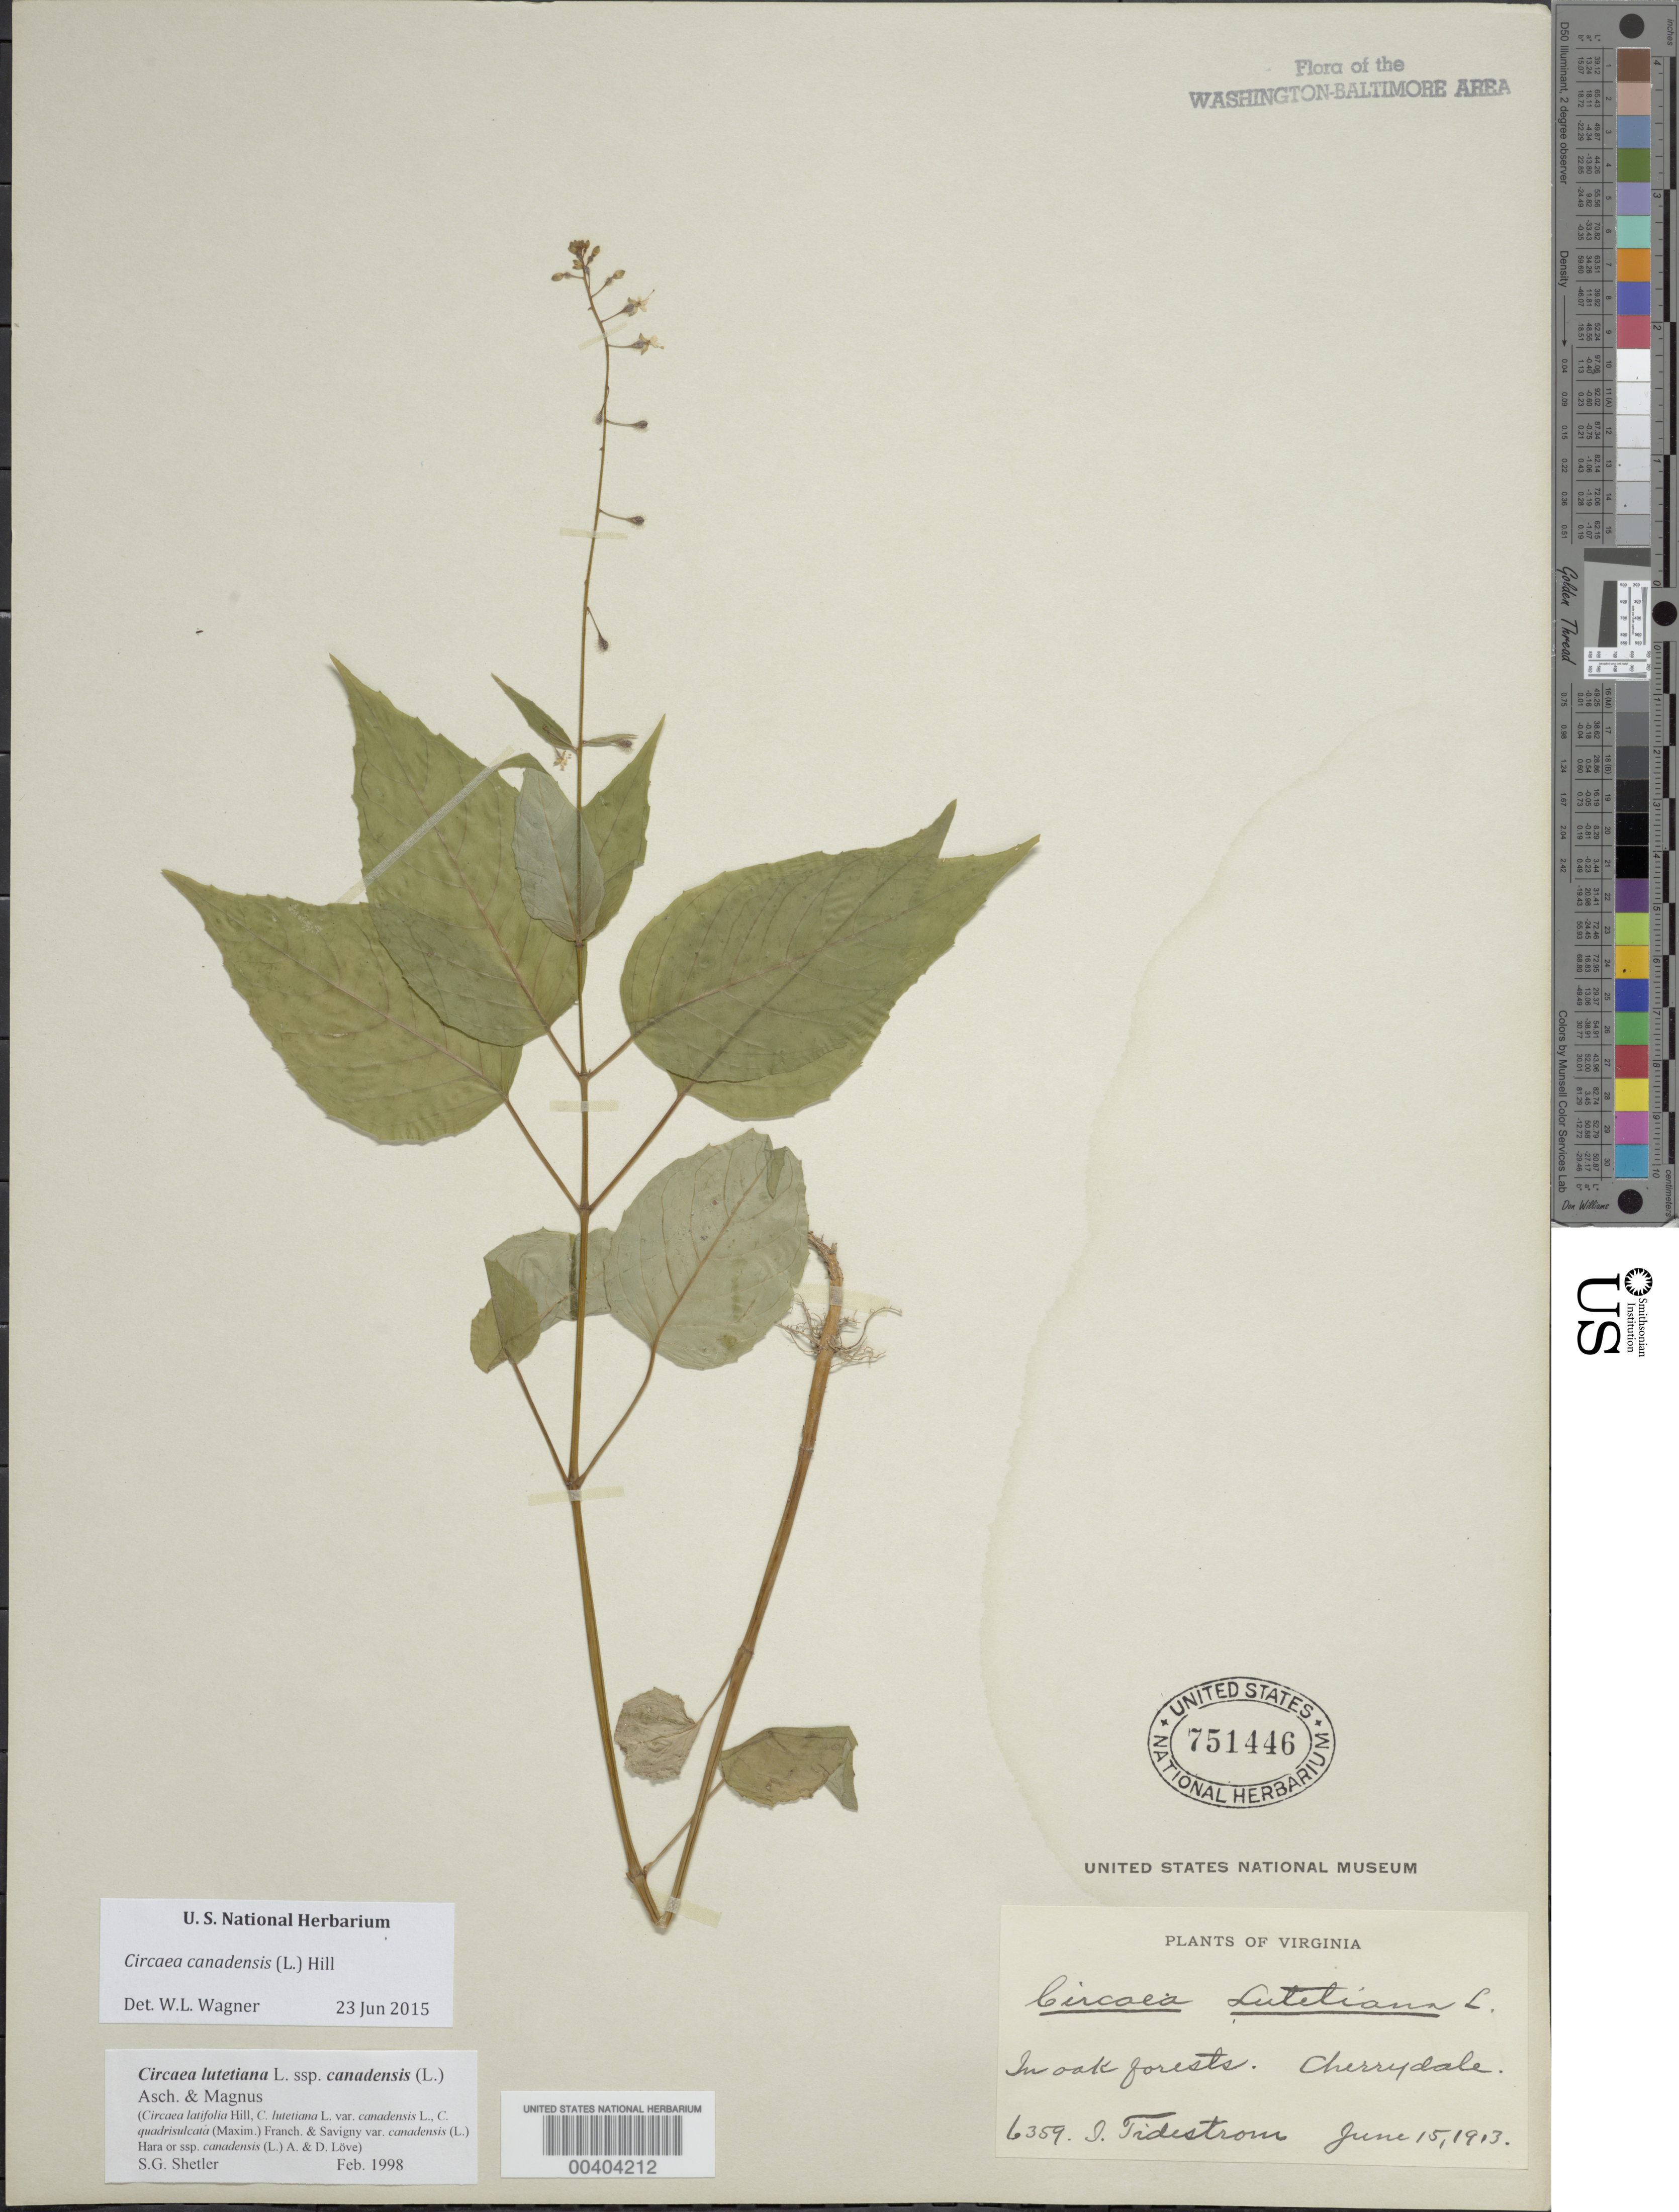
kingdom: Plantae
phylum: Tracheophyta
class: Magnoliopsida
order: Myrtales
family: Onagraceae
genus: Circaea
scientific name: Circaea canadensis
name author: (L.) Hill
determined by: Wagner, W. L., (BOT), Smithsonian Institution - National Museum of Natural History (UNITED STATES)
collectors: I. F. Tidestrom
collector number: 6359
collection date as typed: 15 Jun 1913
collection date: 1913-06-15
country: United States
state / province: Virginia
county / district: Arlington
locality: Cherrydale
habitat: In oak forests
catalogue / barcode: US 751446